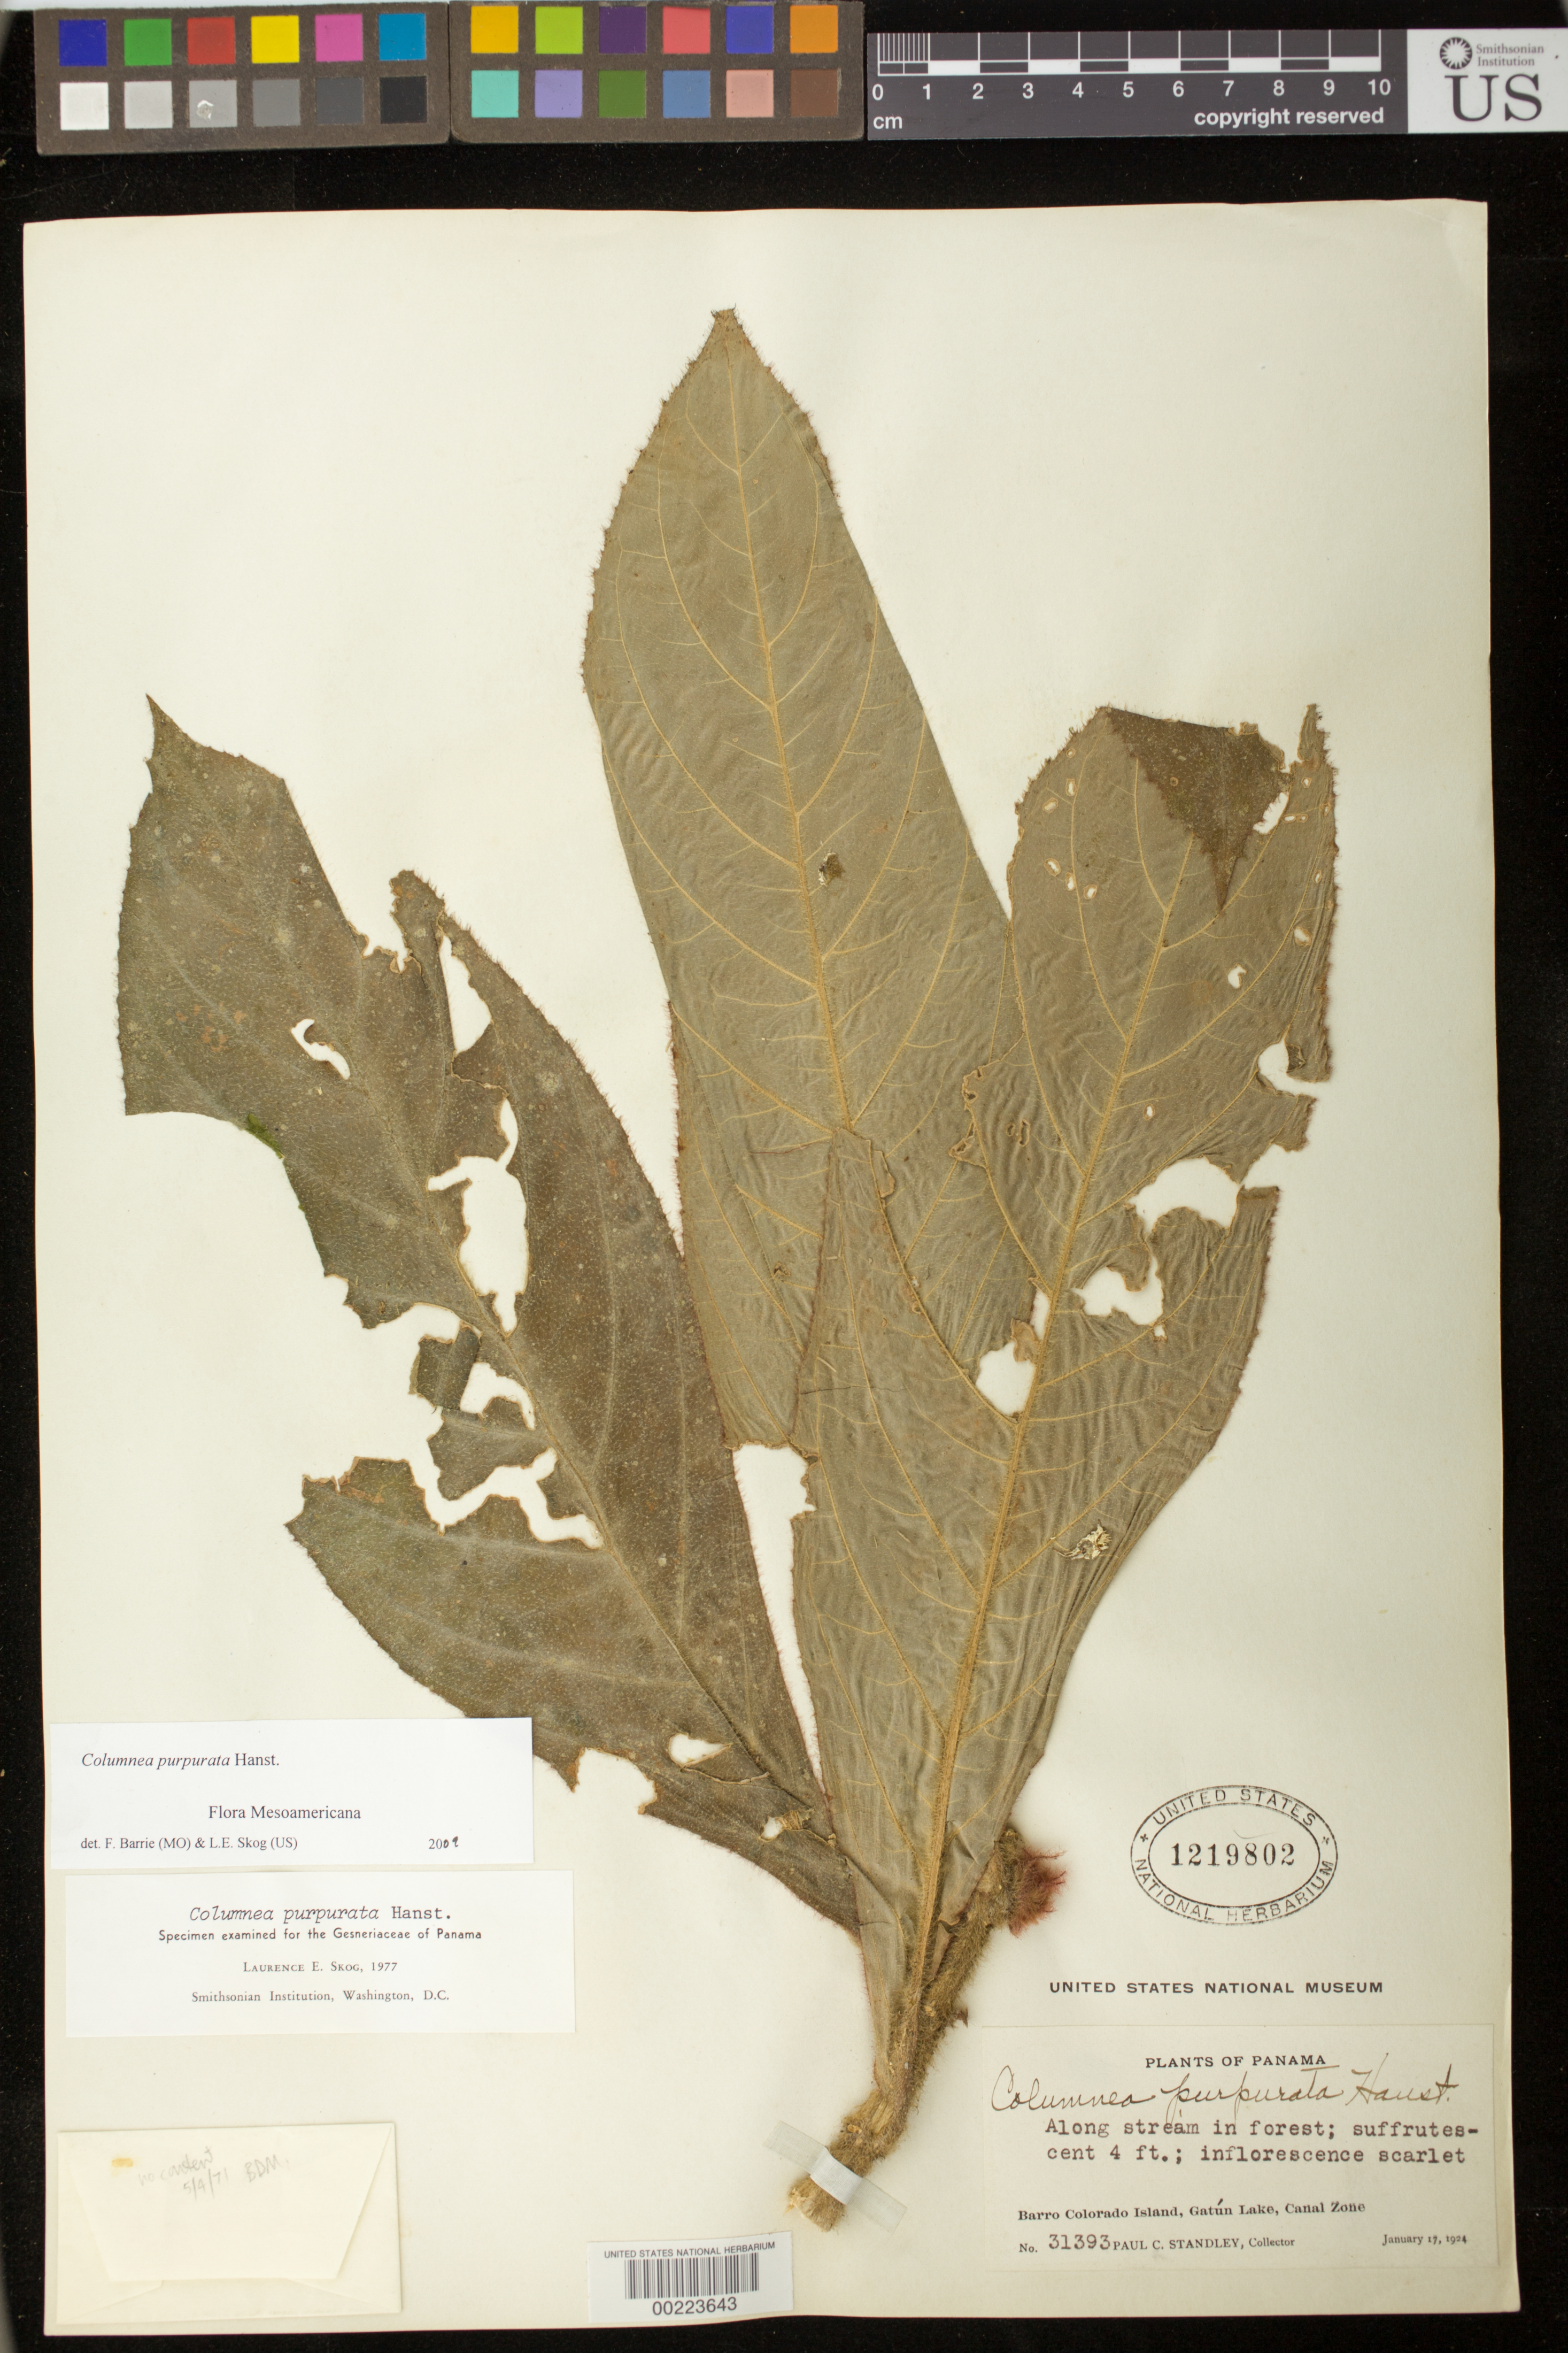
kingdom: Plantae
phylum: Tracheophyta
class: Magnoliopsida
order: Lamiales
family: Gesneriaceae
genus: Columnea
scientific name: Columnea purpurata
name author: Hanst.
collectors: P. C. Standley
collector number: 31393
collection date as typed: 17 Jan 1924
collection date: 1924-01-17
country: Panama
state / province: Panamá Oeste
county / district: Canal Zone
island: Barro Colorado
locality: Barro Colorado Island, Gatun Lake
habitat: Along stream in forest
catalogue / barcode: US 1219802